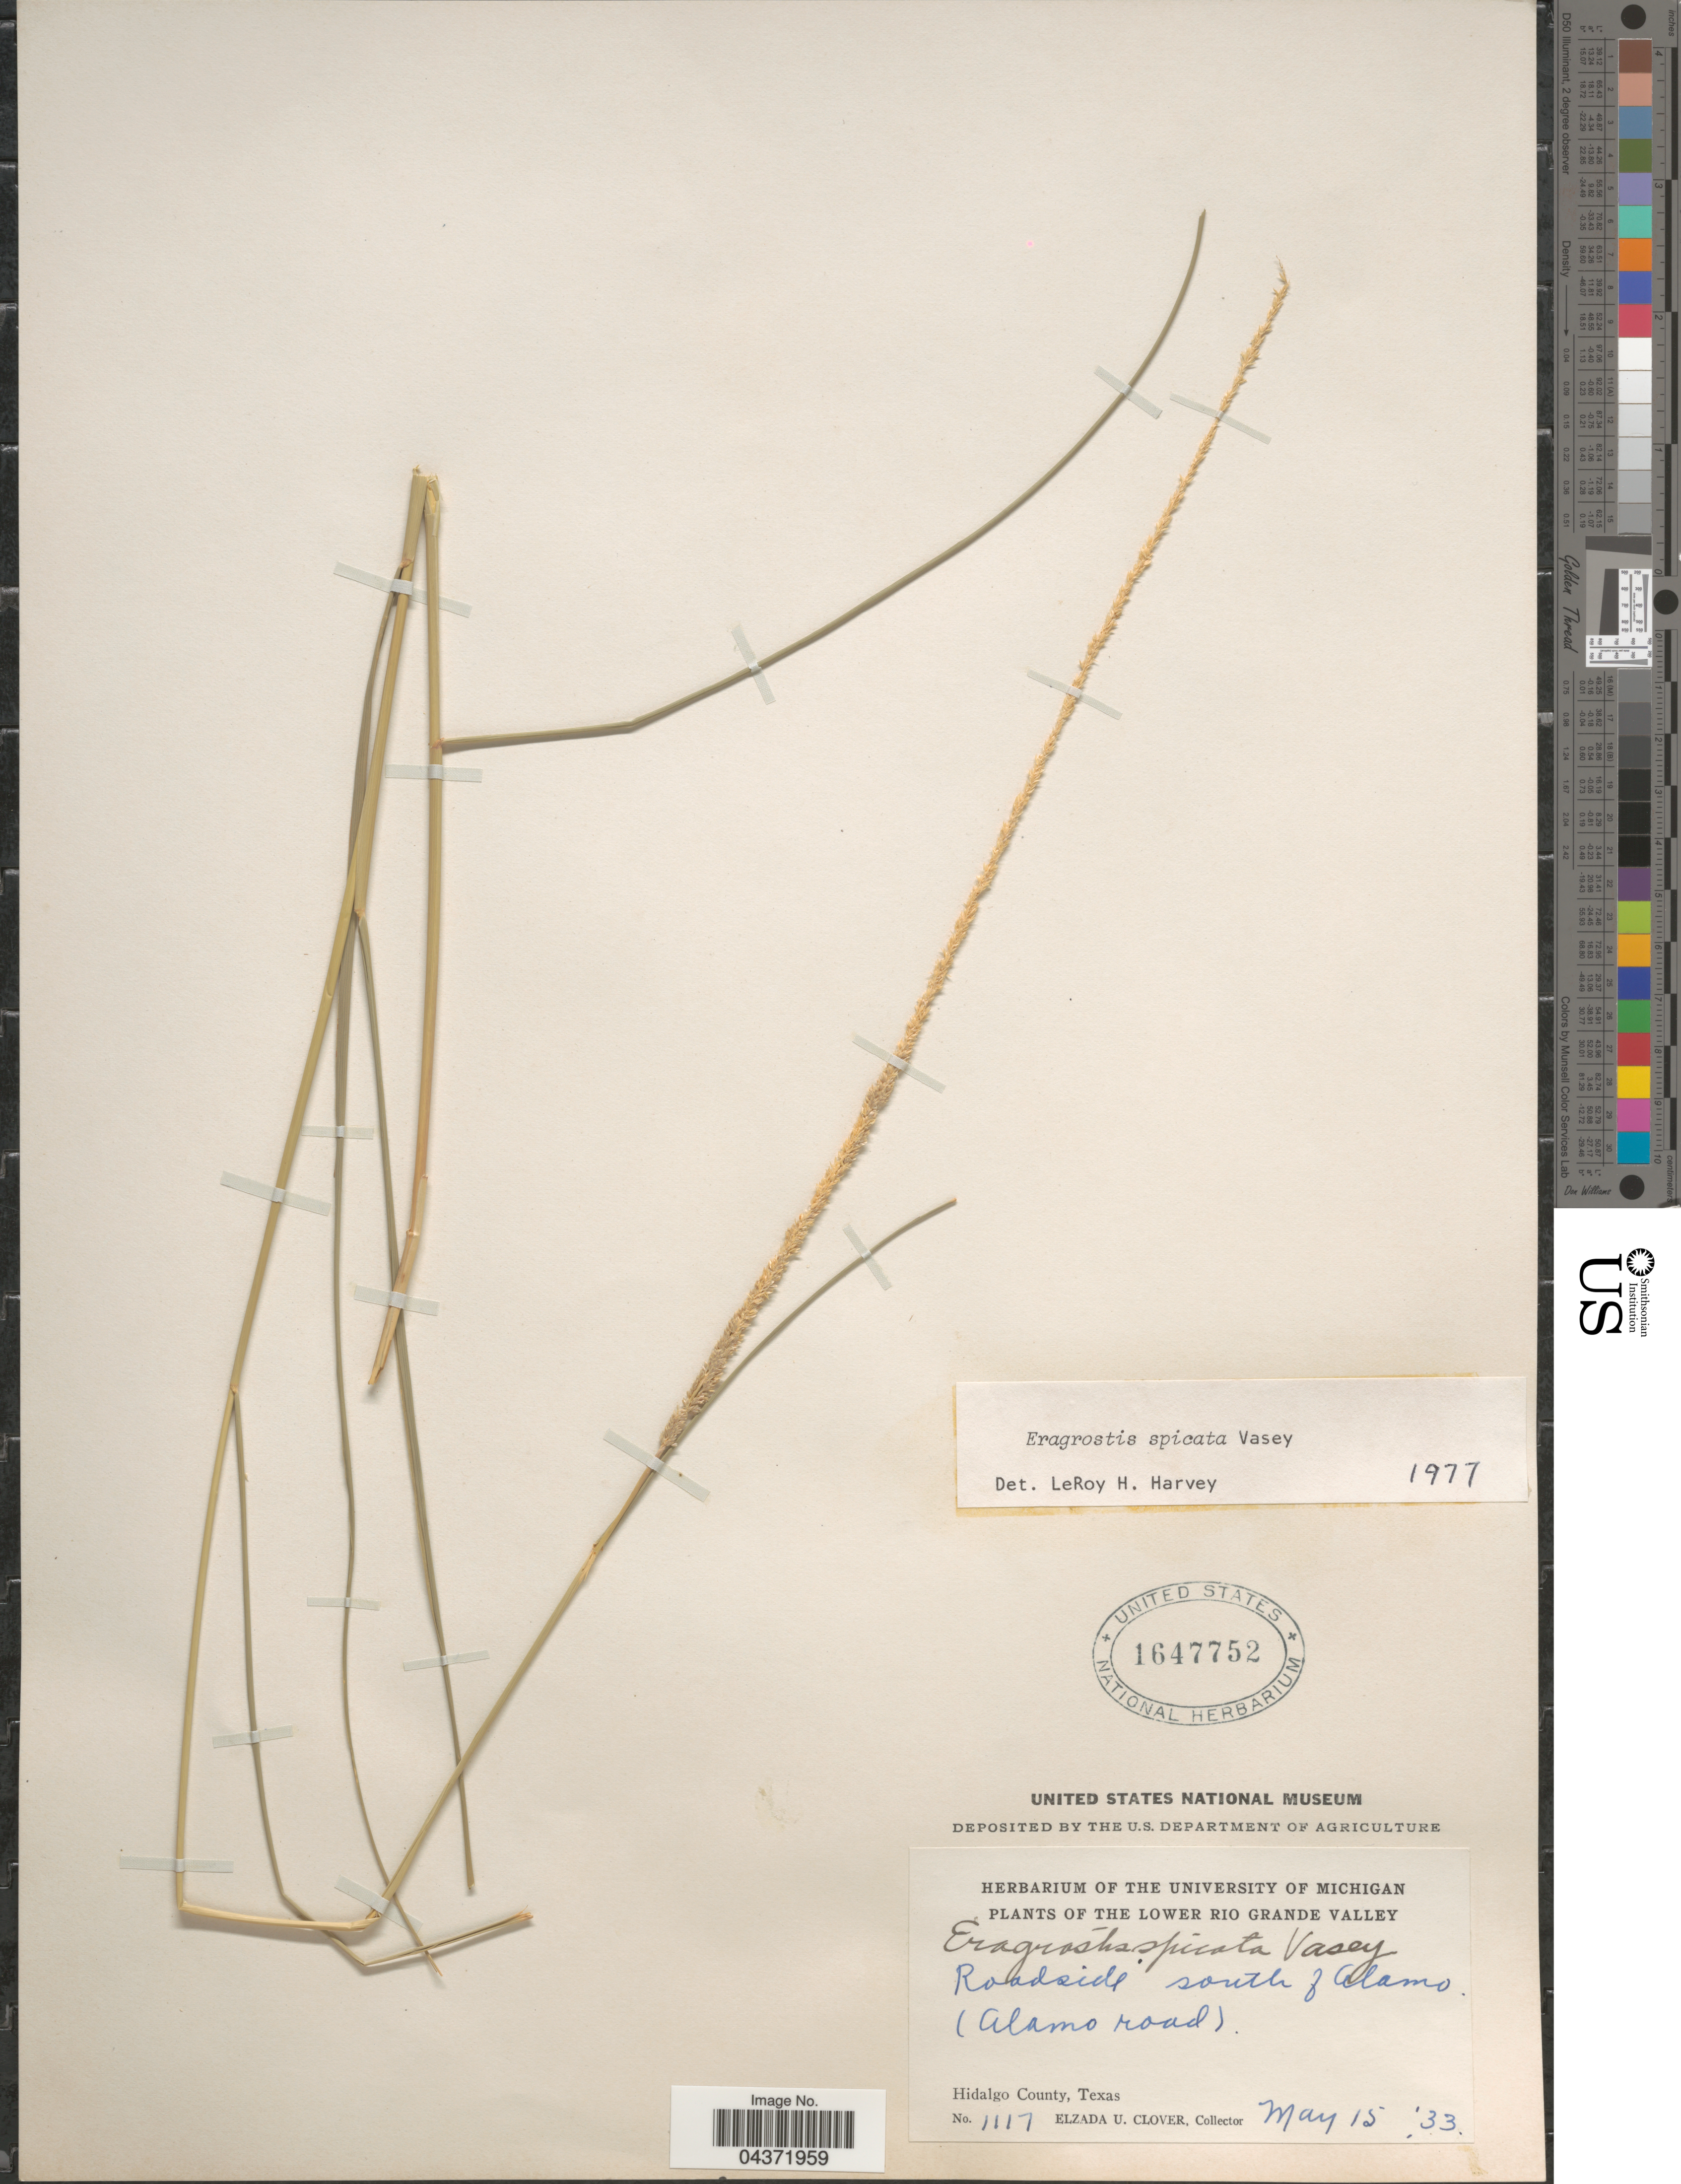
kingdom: Plantae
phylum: Tracheophyta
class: Liliopsida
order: Poales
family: Poaceae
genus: Eragrostis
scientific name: Eragrostis spicata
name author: Vasey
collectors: E. U. Clover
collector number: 1117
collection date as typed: Transcribed d/m/y: 15/5/33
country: United States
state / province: Texas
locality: The Lower Rio Grande Valley. Roadside south of Alamo (Alamo road). Hidalgo County.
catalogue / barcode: US 1647752